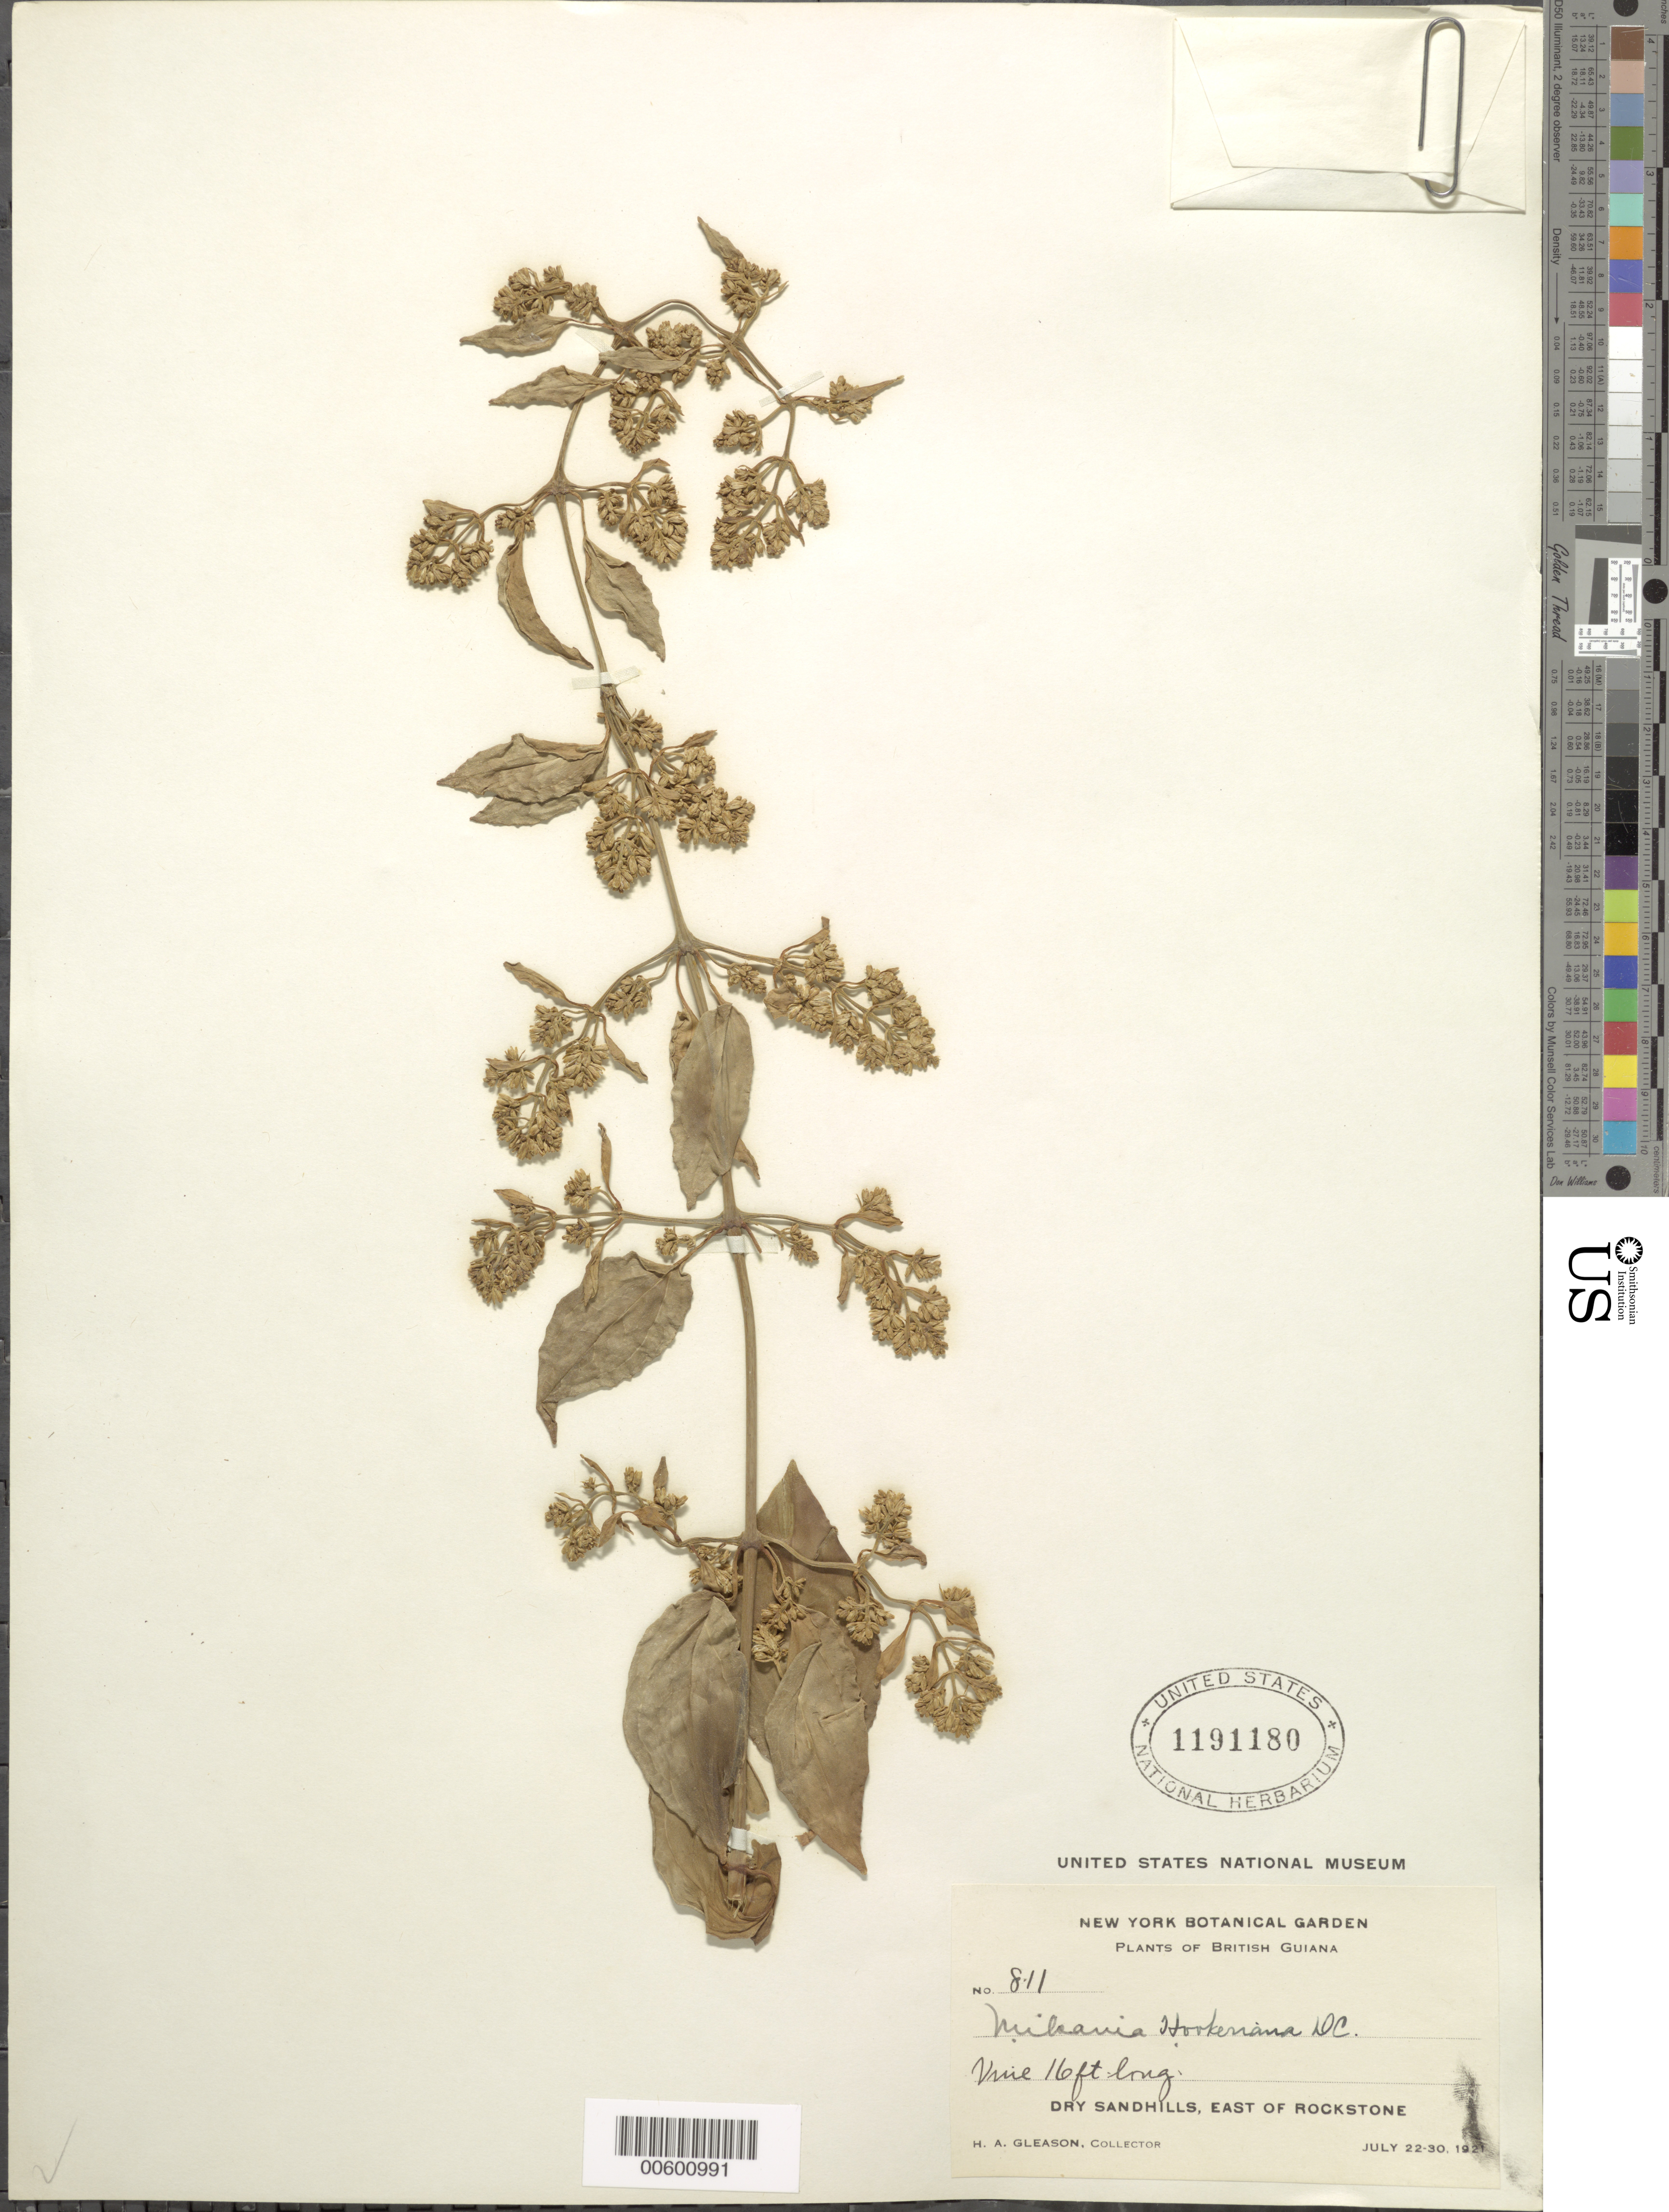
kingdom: Plantae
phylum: Tracheophyta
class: Magnoliopsida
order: Asterales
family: Asteraceae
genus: Mikania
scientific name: Mikania hookeriana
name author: DC.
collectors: H. A. Gleason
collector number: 811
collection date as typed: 22-Jul-21 to 30-Jul-21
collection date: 1921-07-22/1921-07-30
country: Guyana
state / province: U. Demerara-Berbice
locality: Rockstone, E of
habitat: Dry sandhills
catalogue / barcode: US 1191180